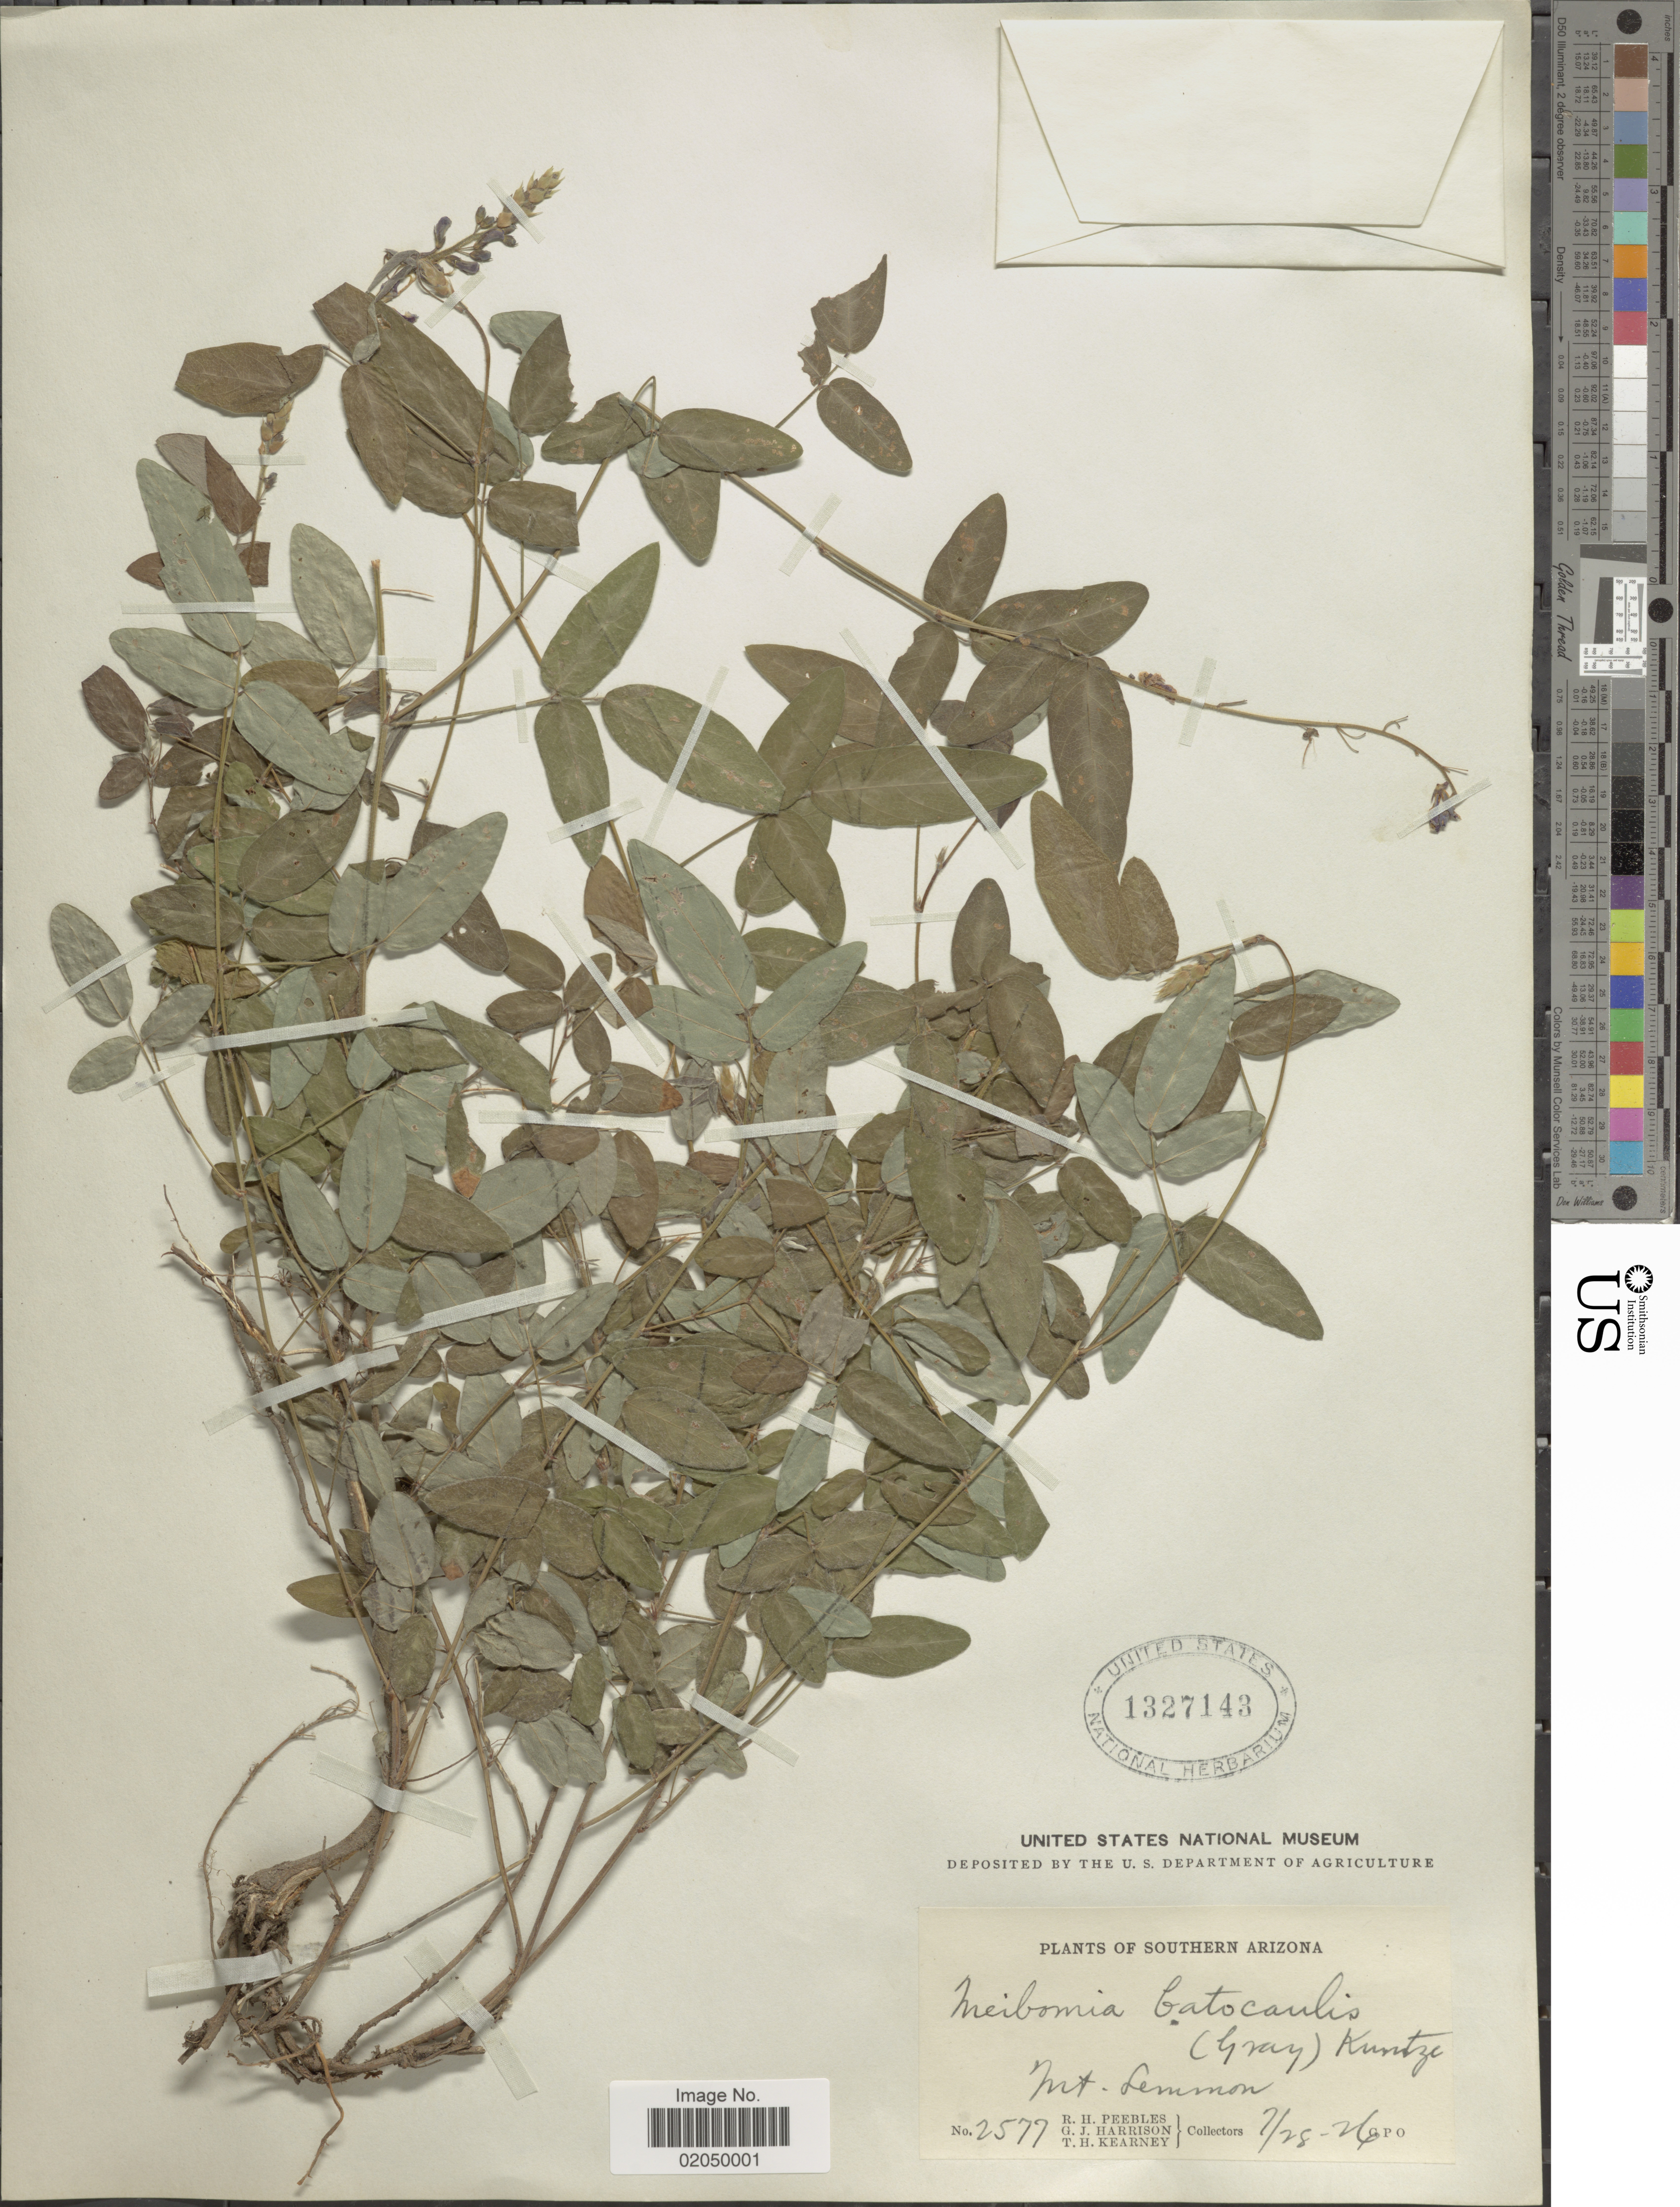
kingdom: Plantae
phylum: Tracheophyta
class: Magnoliopsida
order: Fabales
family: Fabaceae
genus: Desmodium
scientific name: Desmodium batocaulon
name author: A. Gray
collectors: R. H. Peebles, G. J. Harrison & T. H. Kearney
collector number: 2577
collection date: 1926-07-28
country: United States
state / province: Arizona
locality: Southern Ariz. Mt. Lemmon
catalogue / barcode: US 1327143